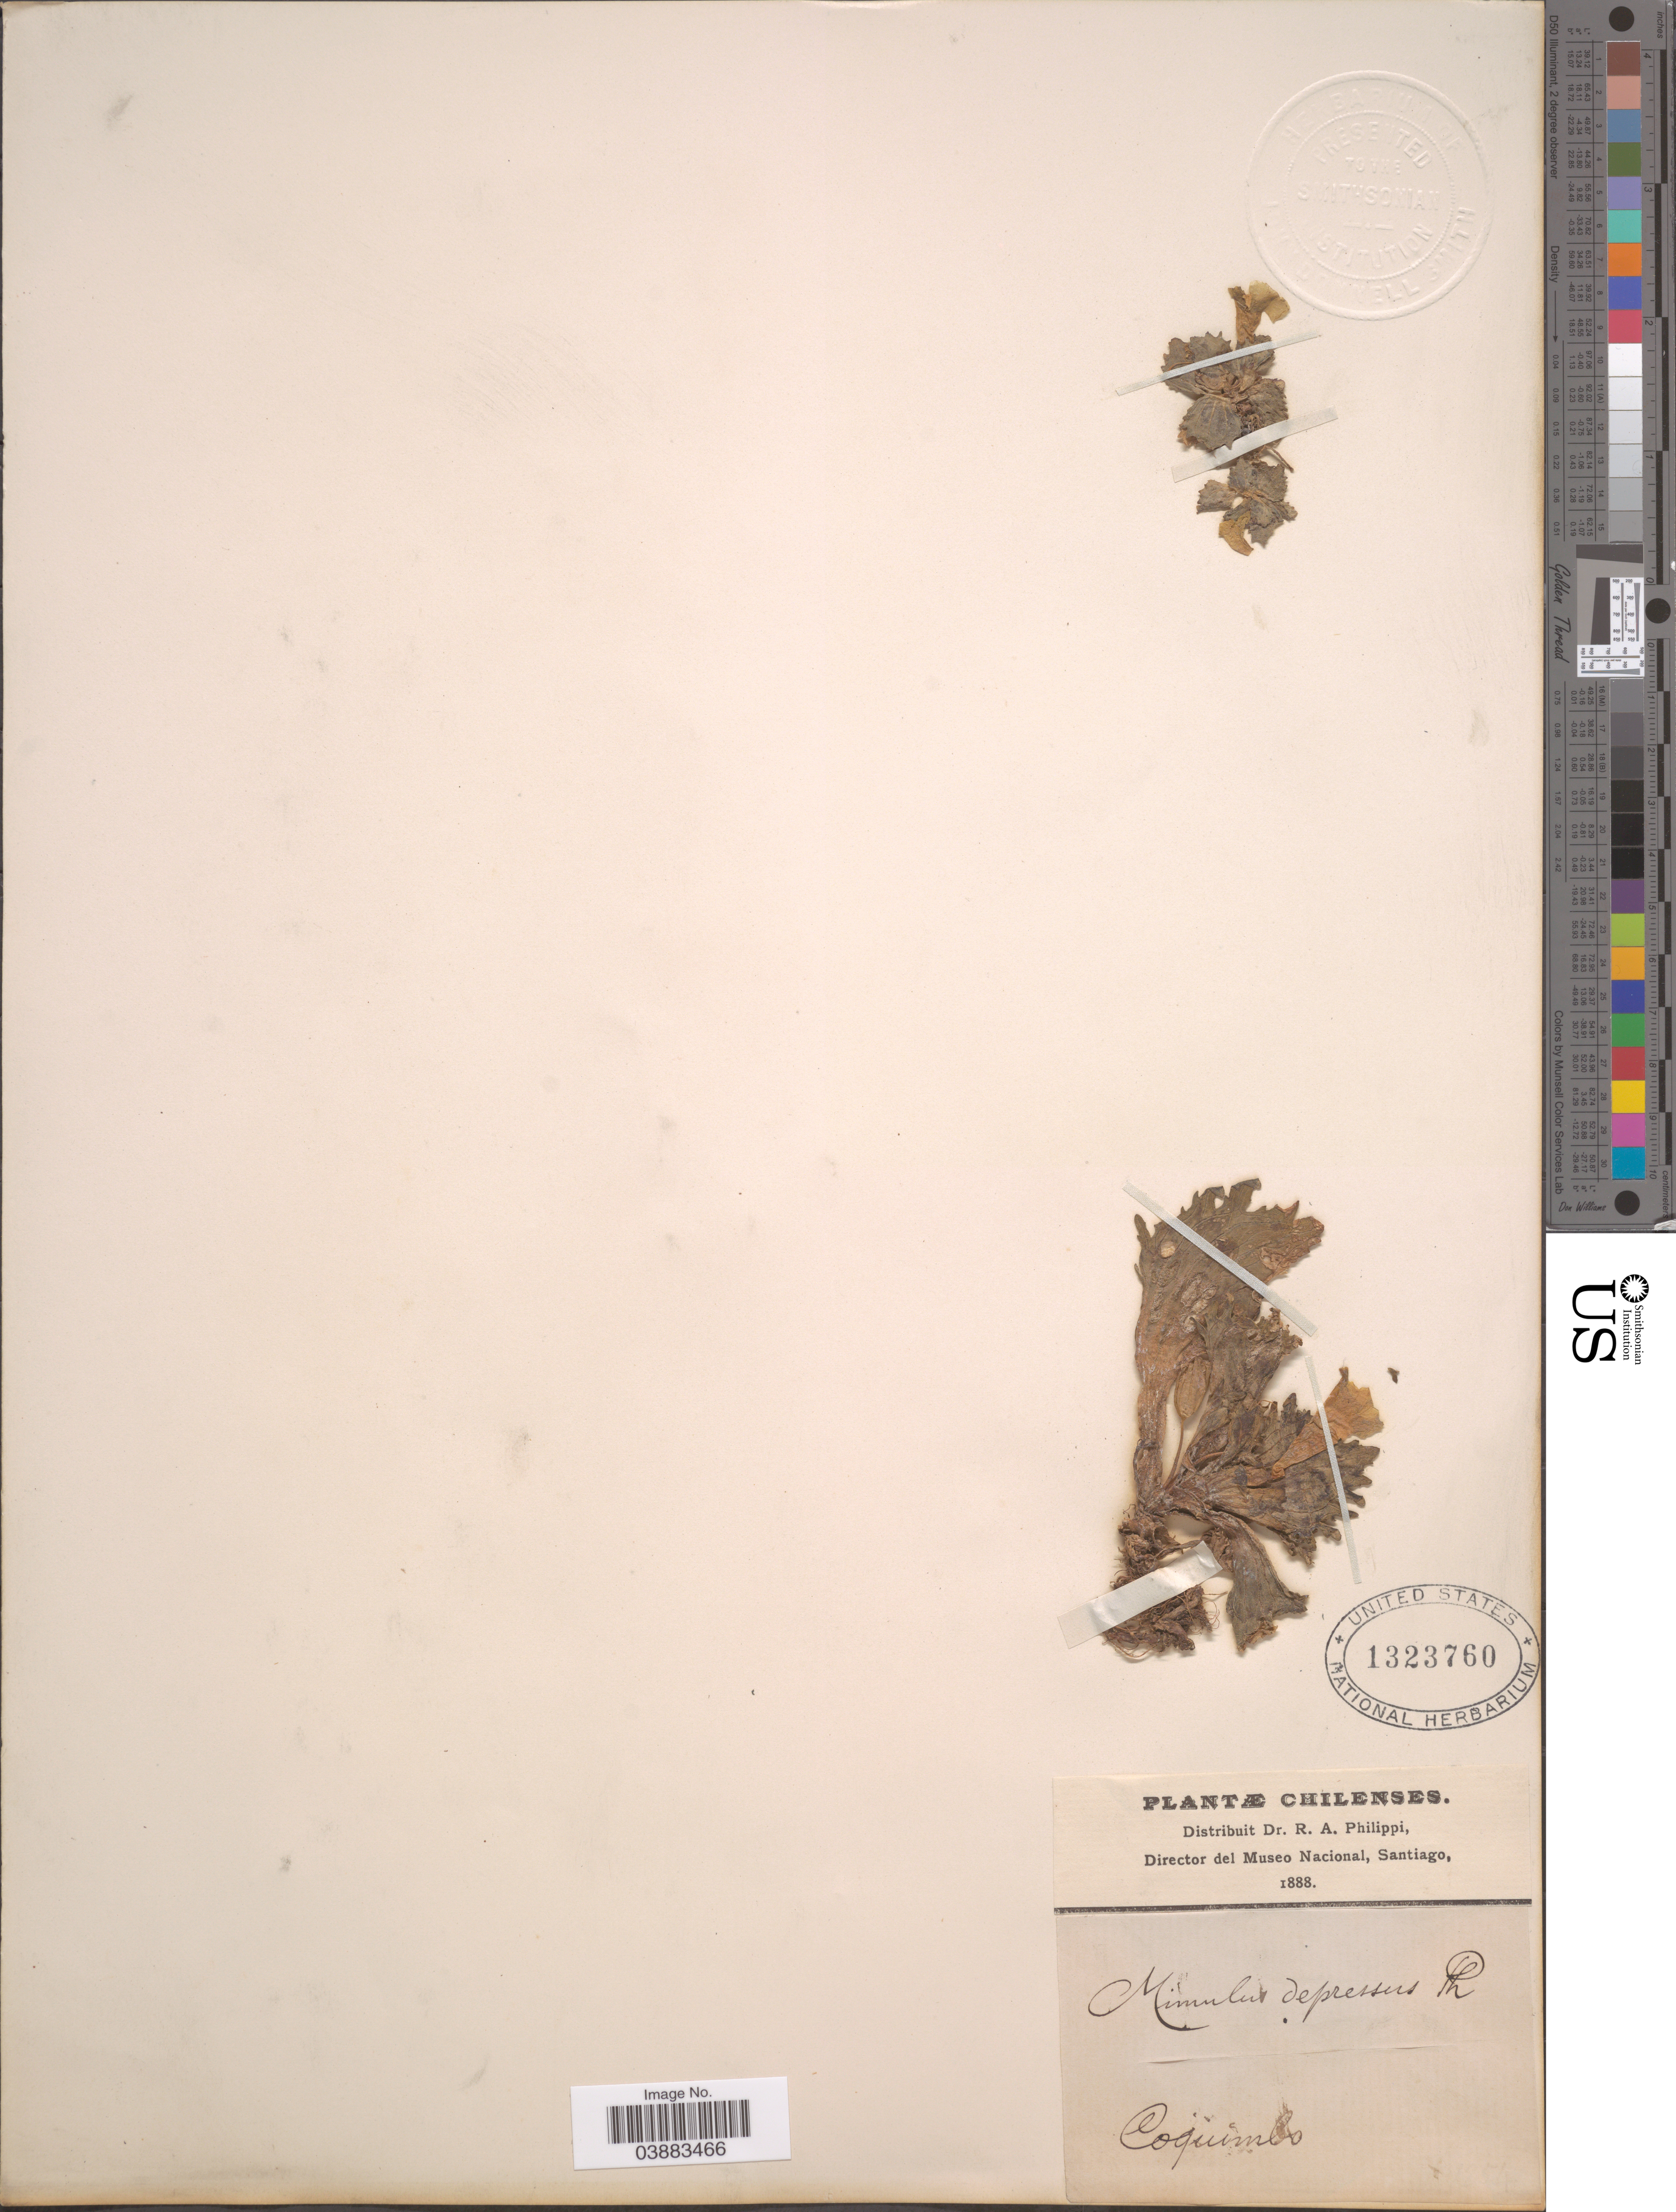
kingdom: Plantae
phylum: Tracheophyta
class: Magnoliopsida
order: Lamiales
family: Phrymaceae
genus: Mimulus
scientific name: Mimulus depressus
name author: Phil.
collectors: ex. herb. R.A. Philippi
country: Chile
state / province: Coquimbo (IV)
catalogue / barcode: US 1323760